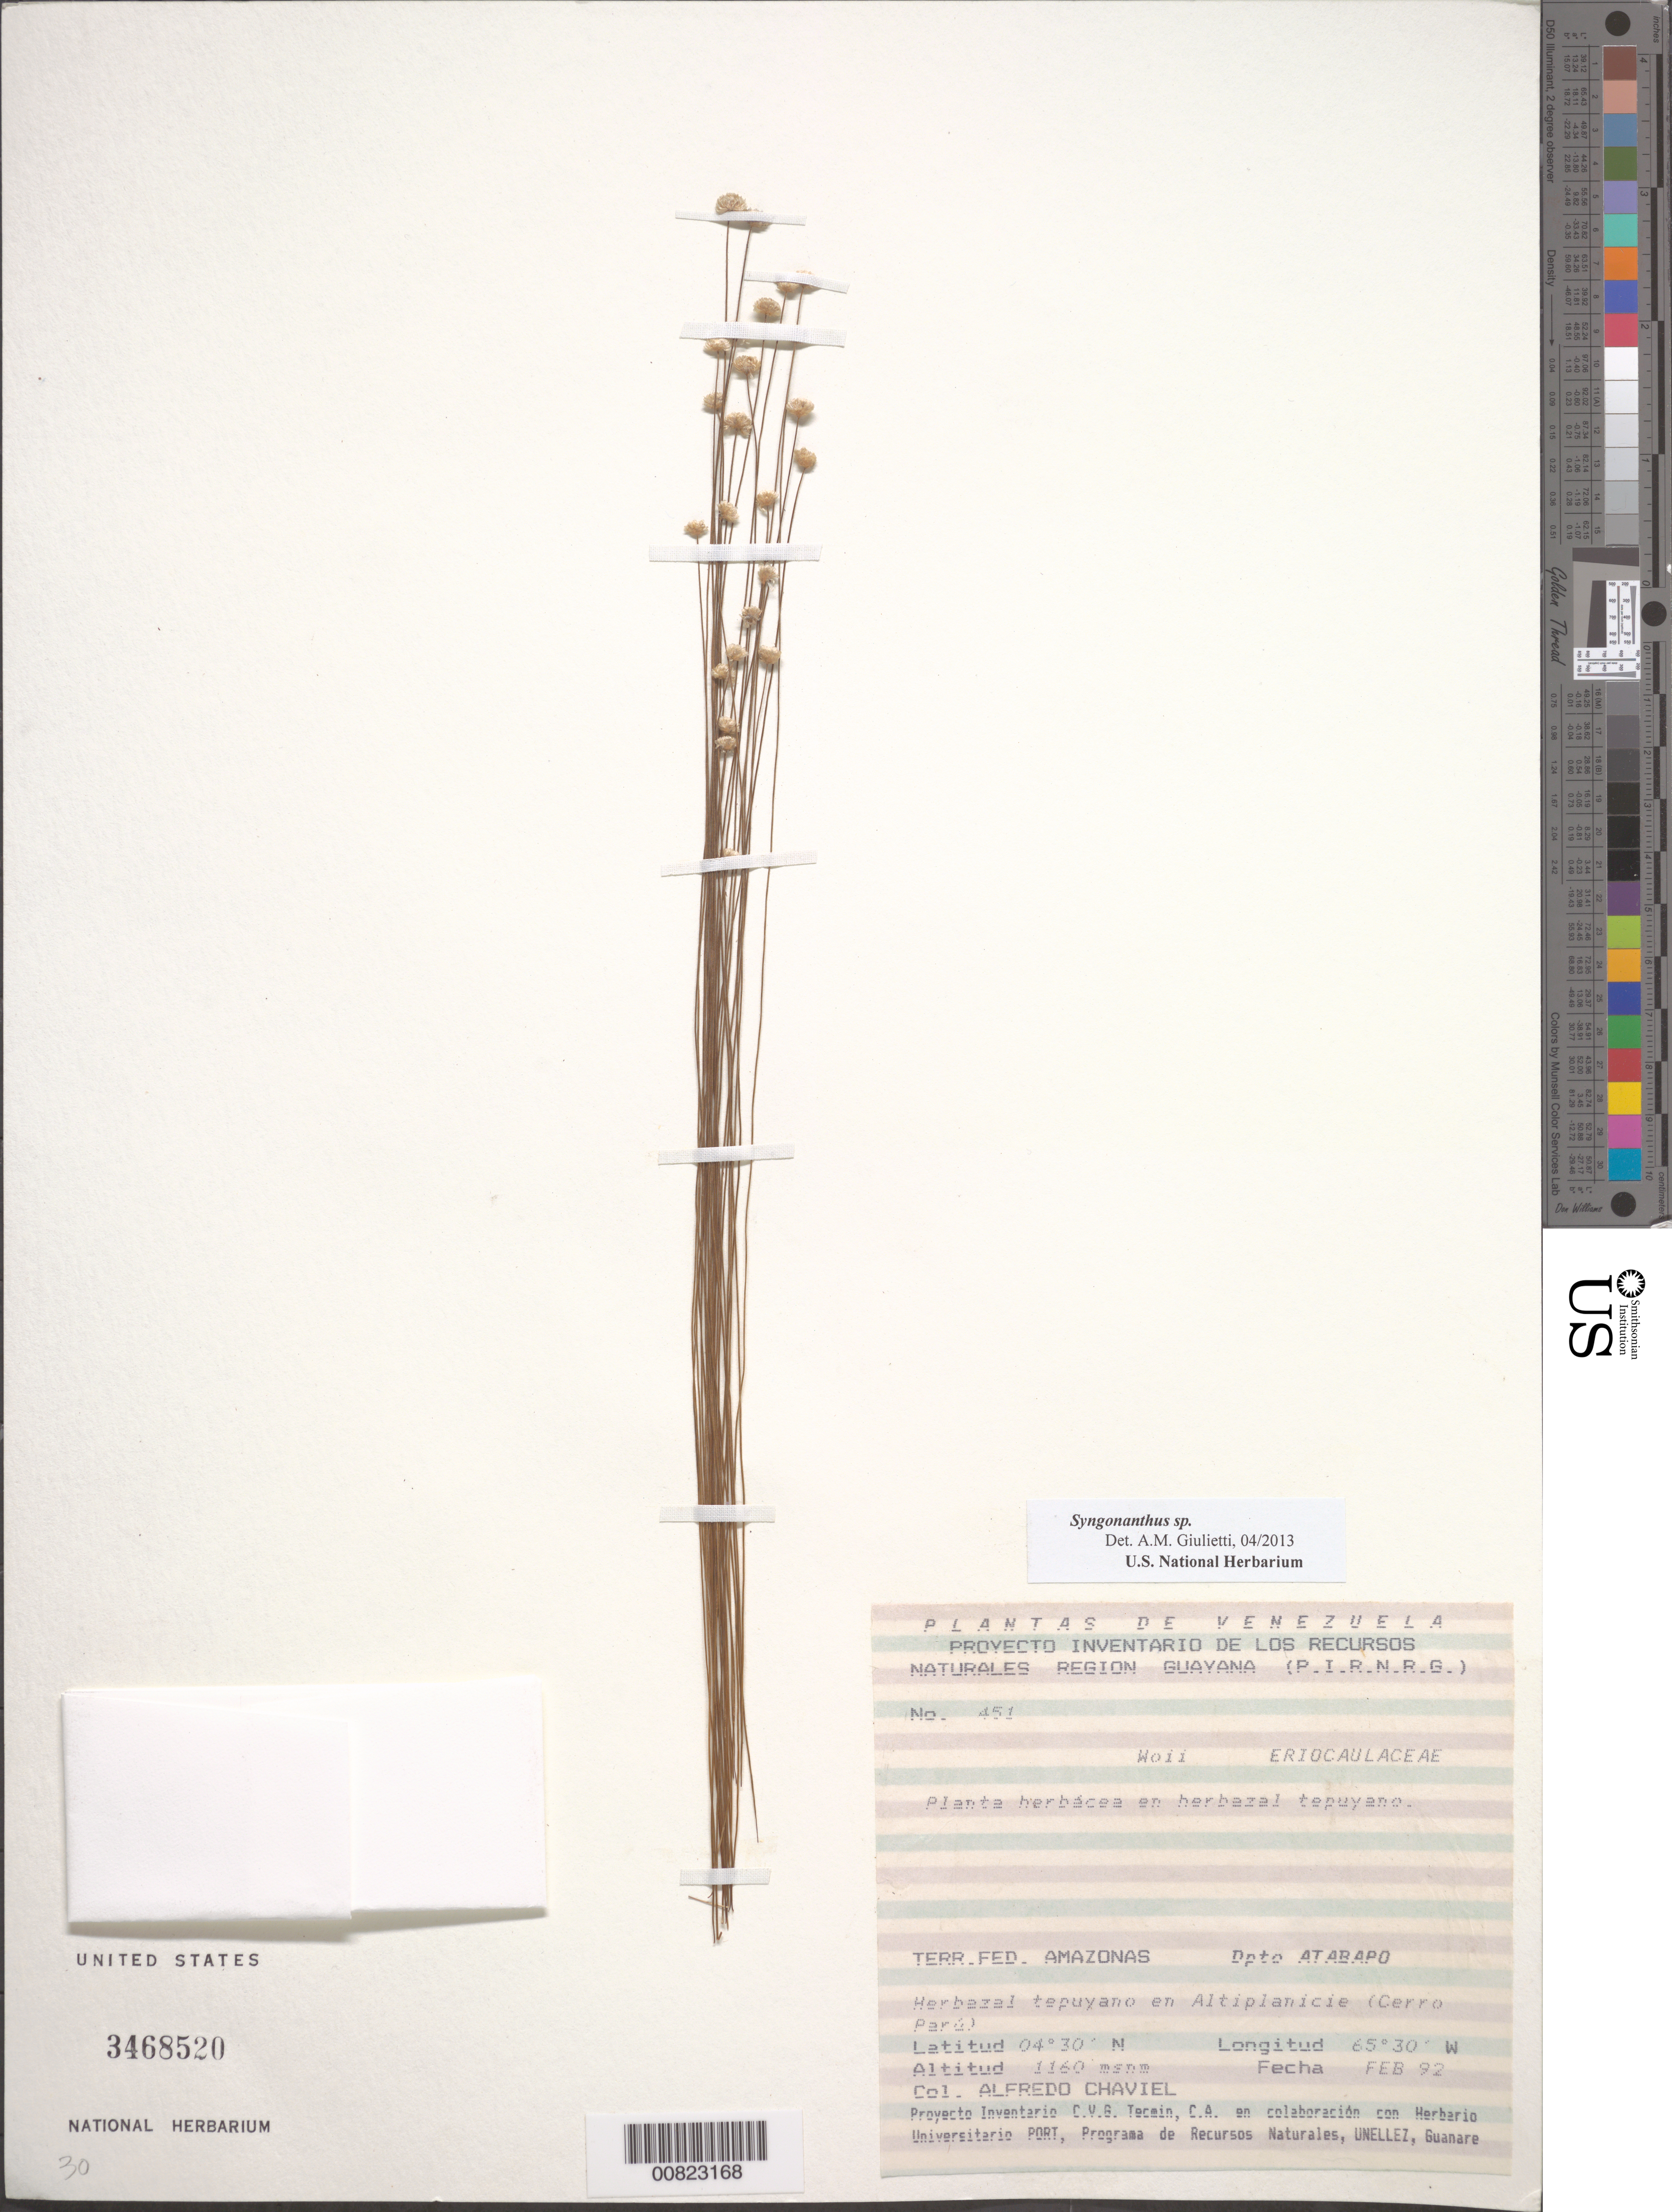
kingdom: Plantae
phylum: Tracheophyta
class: Liliopsida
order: Poales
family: Eriocaulaceae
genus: Syngonanthus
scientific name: Syngonanthus sp.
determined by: Giulietti, Ana M.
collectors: A. Chaviel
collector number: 451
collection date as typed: Feb-92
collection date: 1992-02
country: Venezuela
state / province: Amazonas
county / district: Atabapo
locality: Cerro Parú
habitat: Herbazal tepuyano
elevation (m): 1160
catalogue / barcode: US 3468520